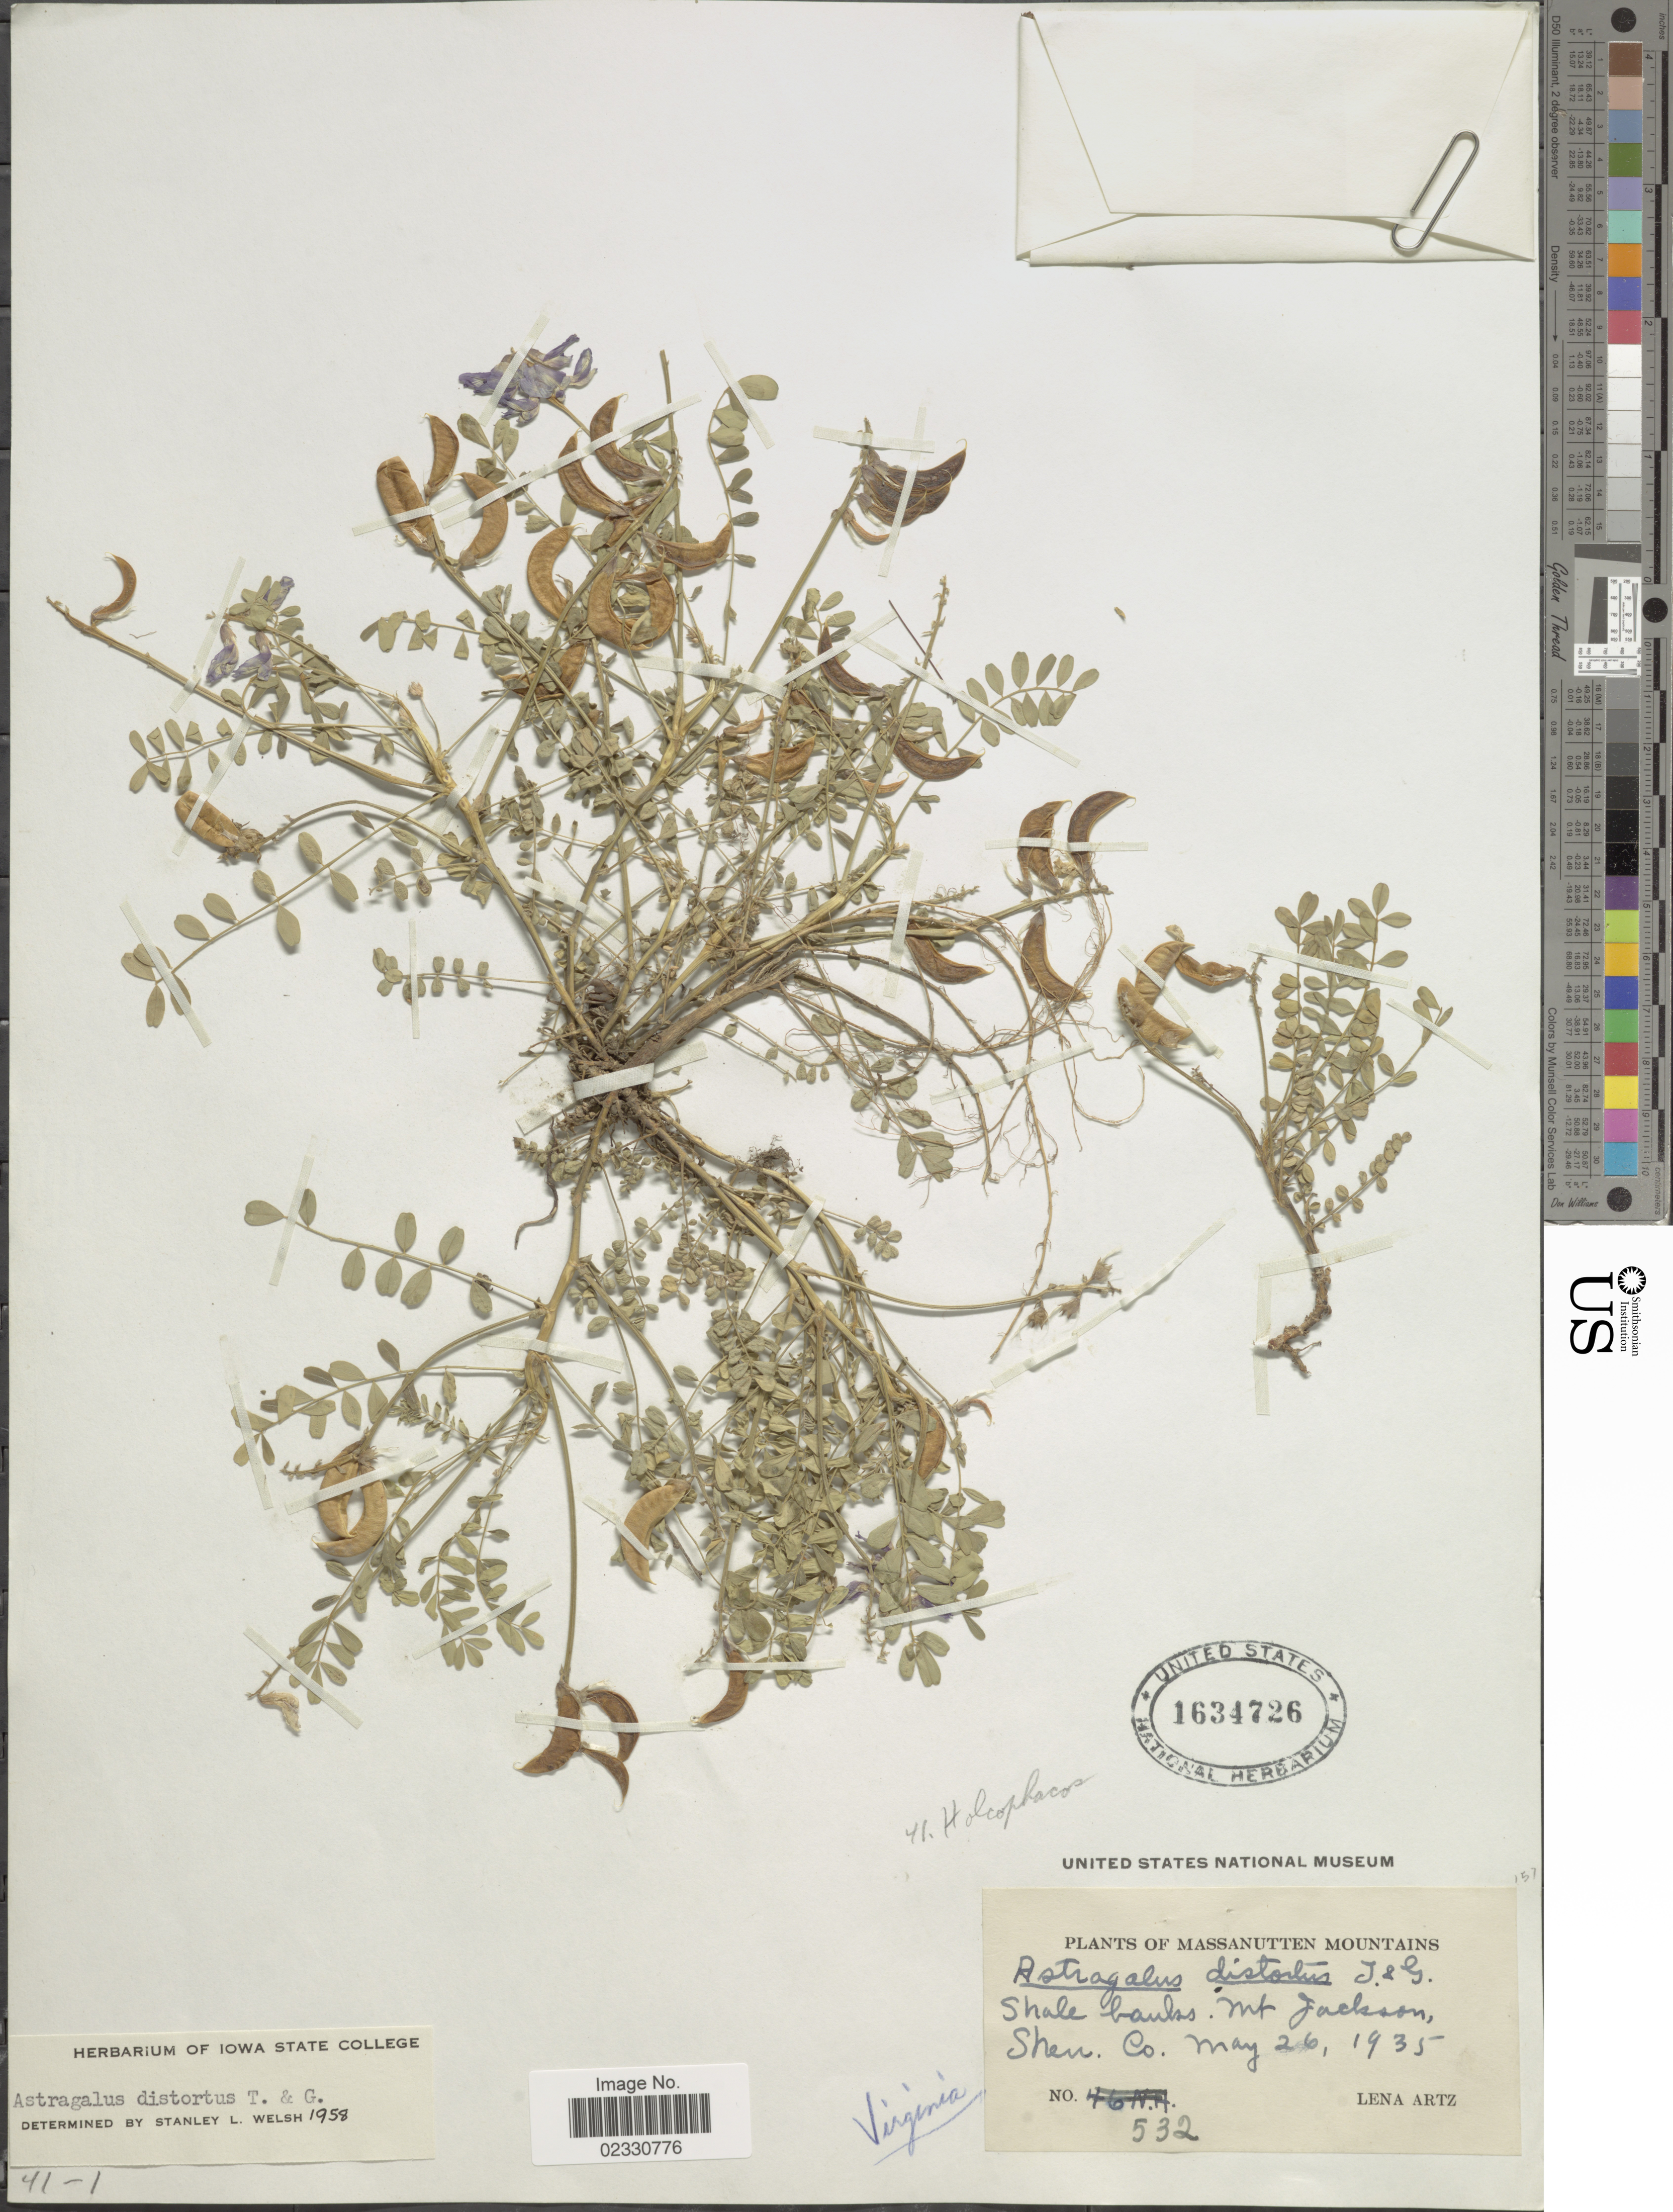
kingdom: Plantae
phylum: Tracheophyta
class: Magnoliopsida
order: Fabales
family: Fabaceae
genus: Astragalus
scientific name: Astragalus distortus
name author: Torr. & A. Gray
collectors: L. Artz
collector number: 532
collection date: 1935-05-26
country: United States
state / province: Virginia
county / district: Shenandoah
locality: Massanutten Mountains, Shale banks, Mt. Jackson, Shen. Co.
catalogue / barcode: US 1634726